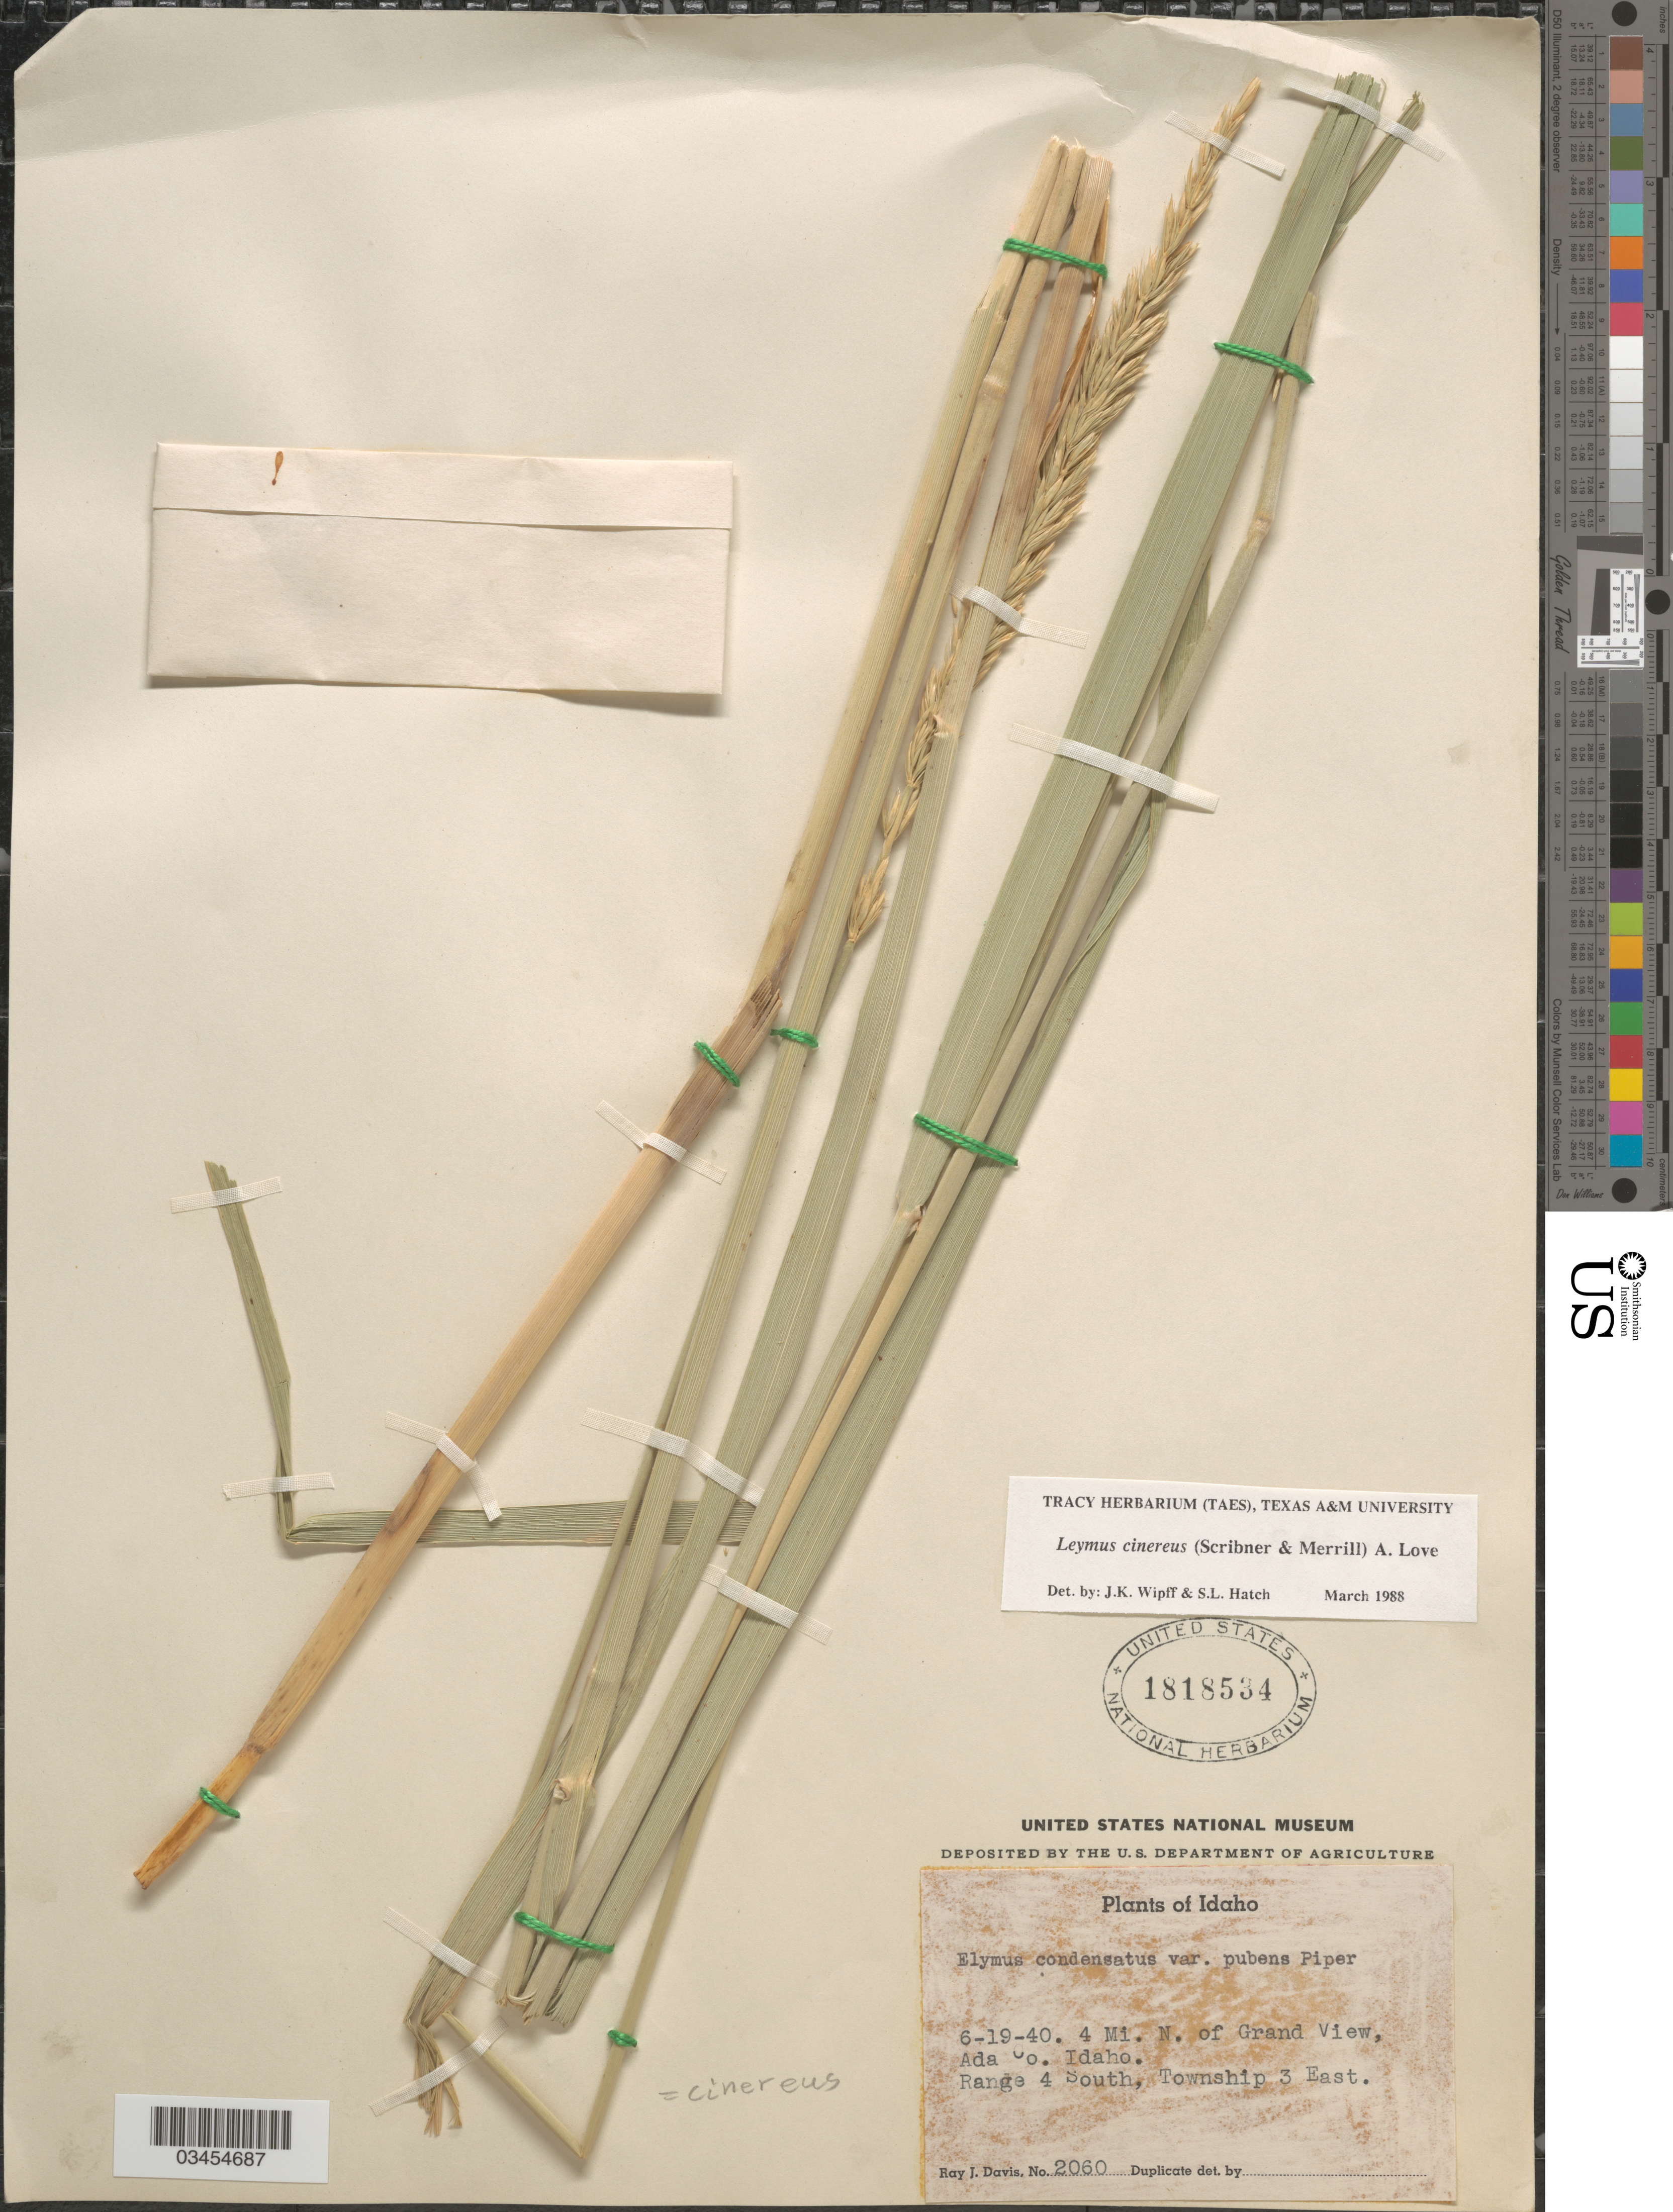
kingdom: Plantae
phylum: Tracheophyta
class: Liliopsida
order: Poales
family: Poaceae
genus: Leymus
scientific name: Leymus cinereus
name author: (Scribn. & Merr.) Á. Löve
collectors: R. Davis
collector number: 2060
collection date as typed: Transcribed d/m/y: 19/6/40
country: United States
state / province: Idaho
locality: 4 Mi. N. of Grand View, Ada Co. Range 4 South, Township 3 East.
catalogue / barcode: US 1818534